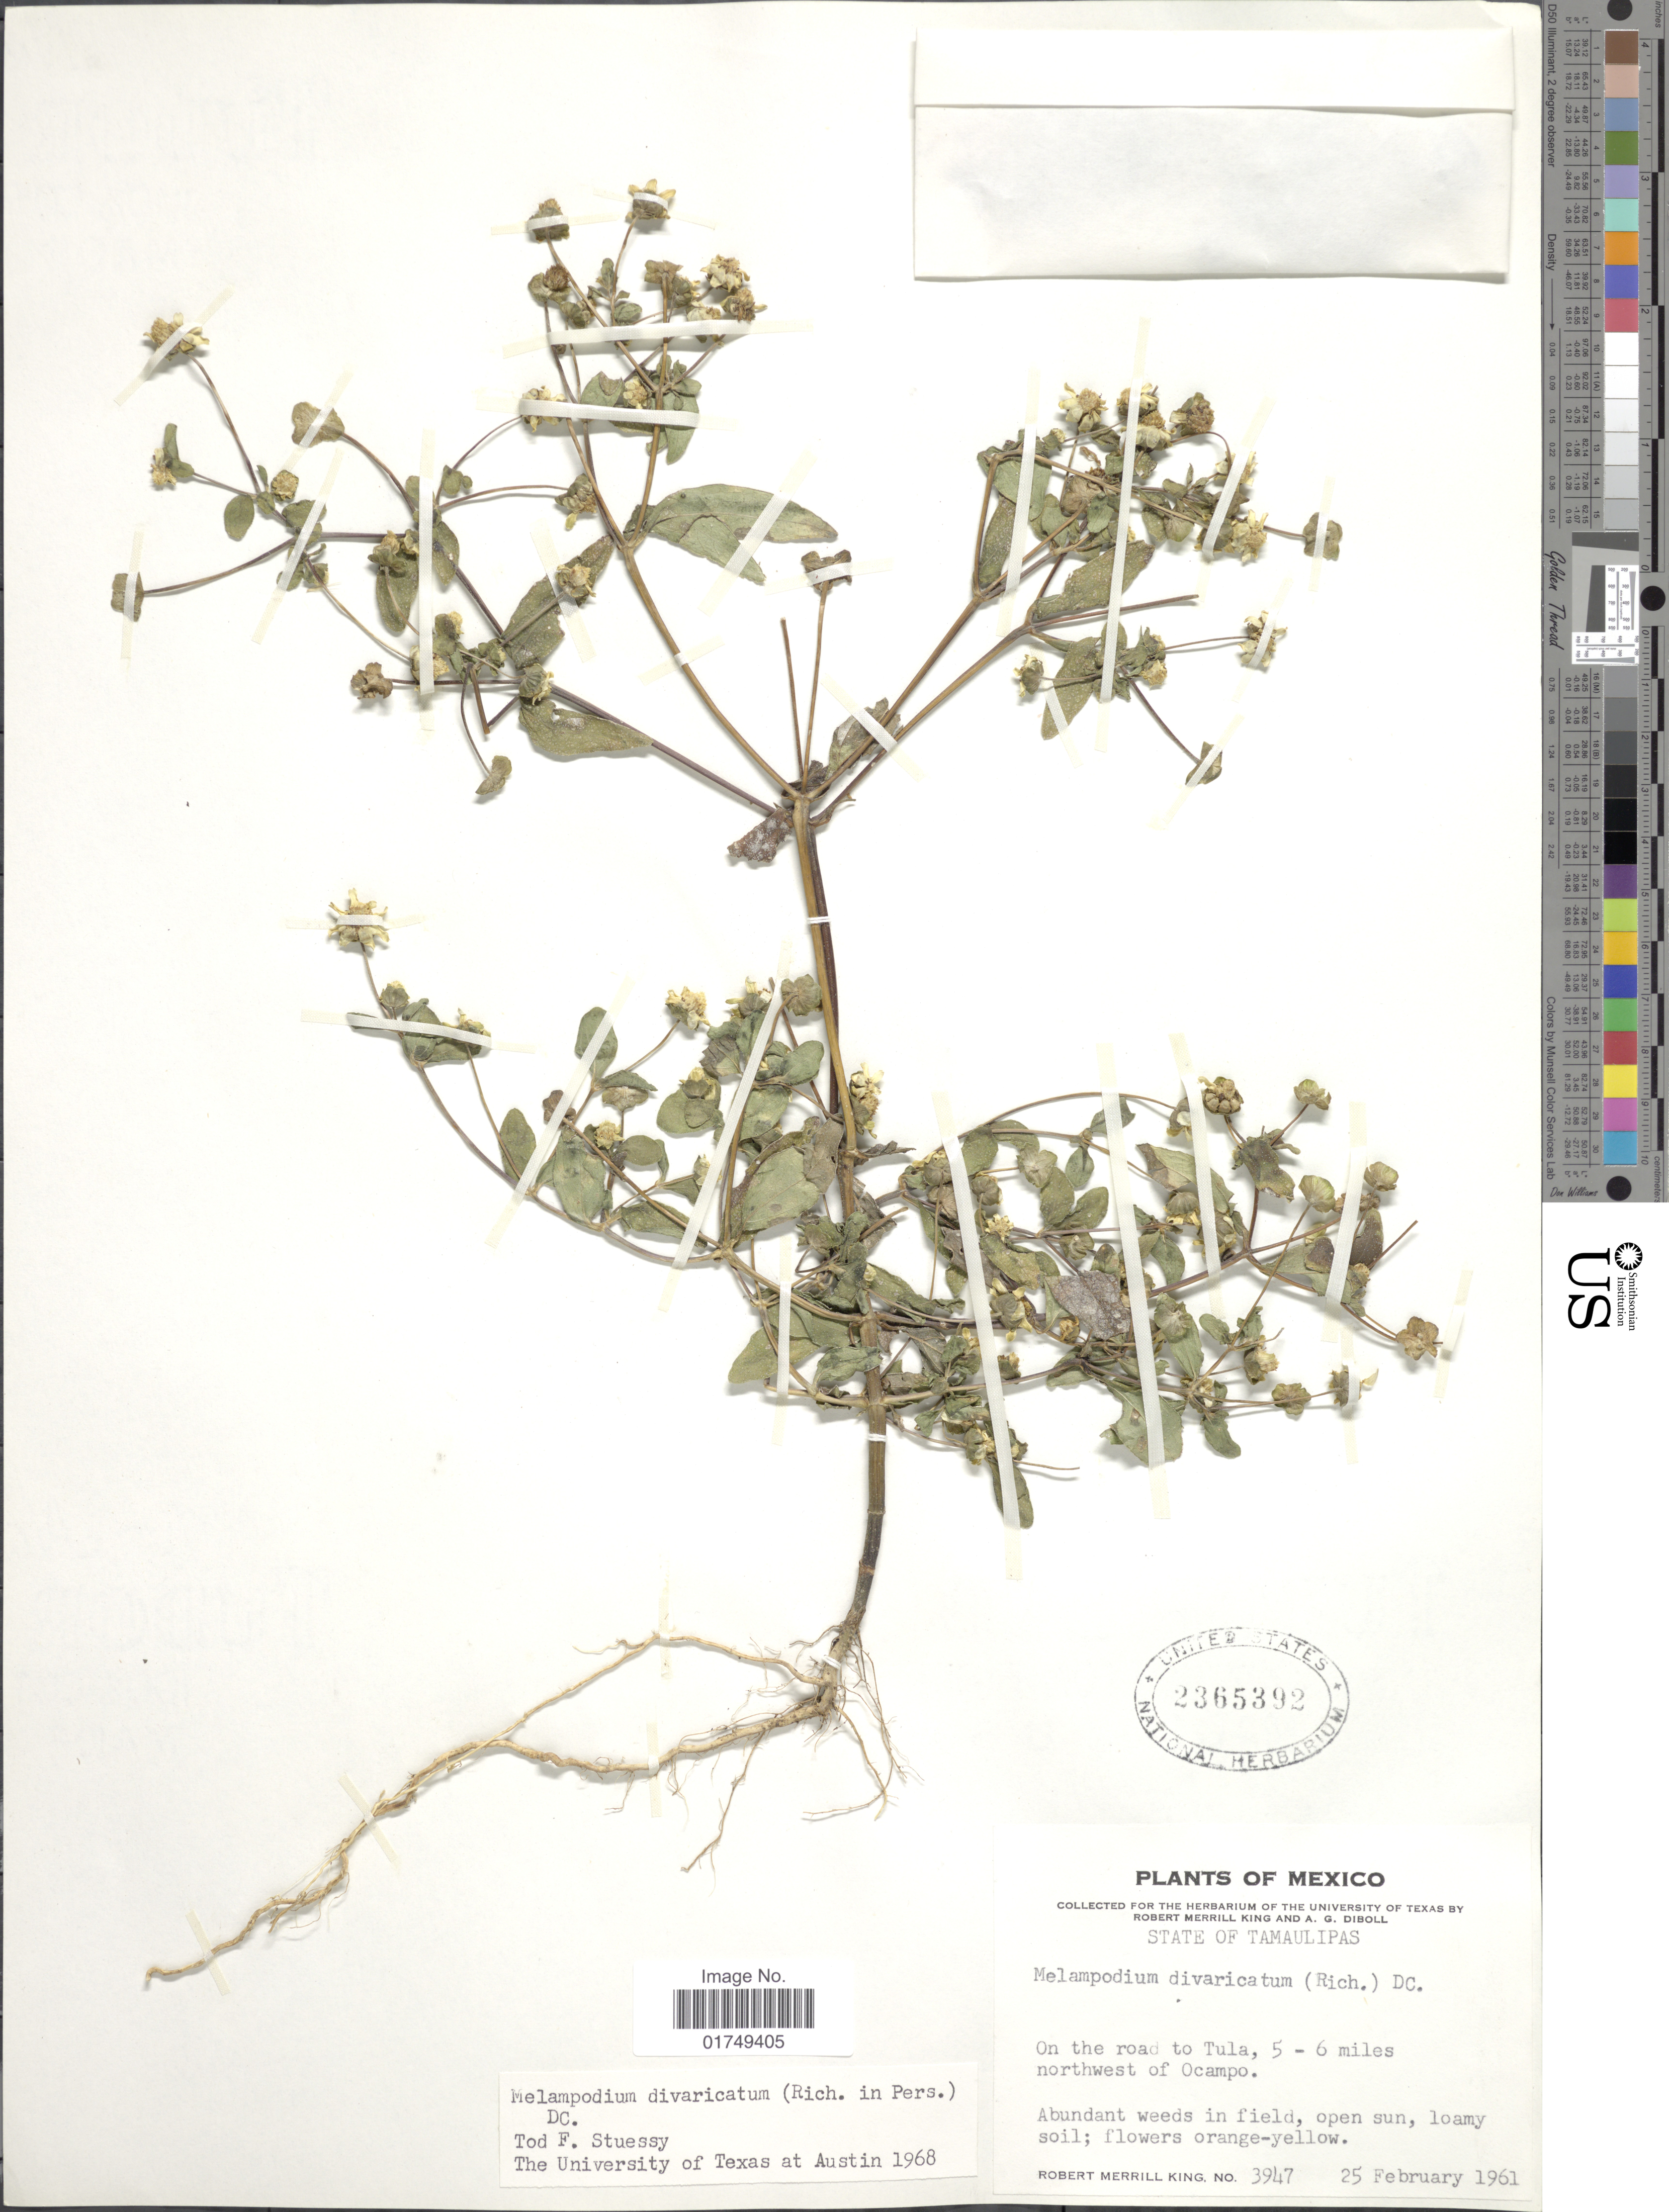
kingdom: Plantae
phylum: Tracheophyta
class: Magnoliopsida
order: Asterales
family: Asteraceae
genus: Melampodium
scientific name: Melampodium divaricatum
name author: (Rich.) DC.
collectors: R. M. King & A. Diboll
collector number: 3947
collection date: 1961-02-25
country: Mexico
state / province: Tamaulipas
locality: On the road to Tula, 5-6 miles northwest of Ocampo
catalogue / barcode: US 2365392